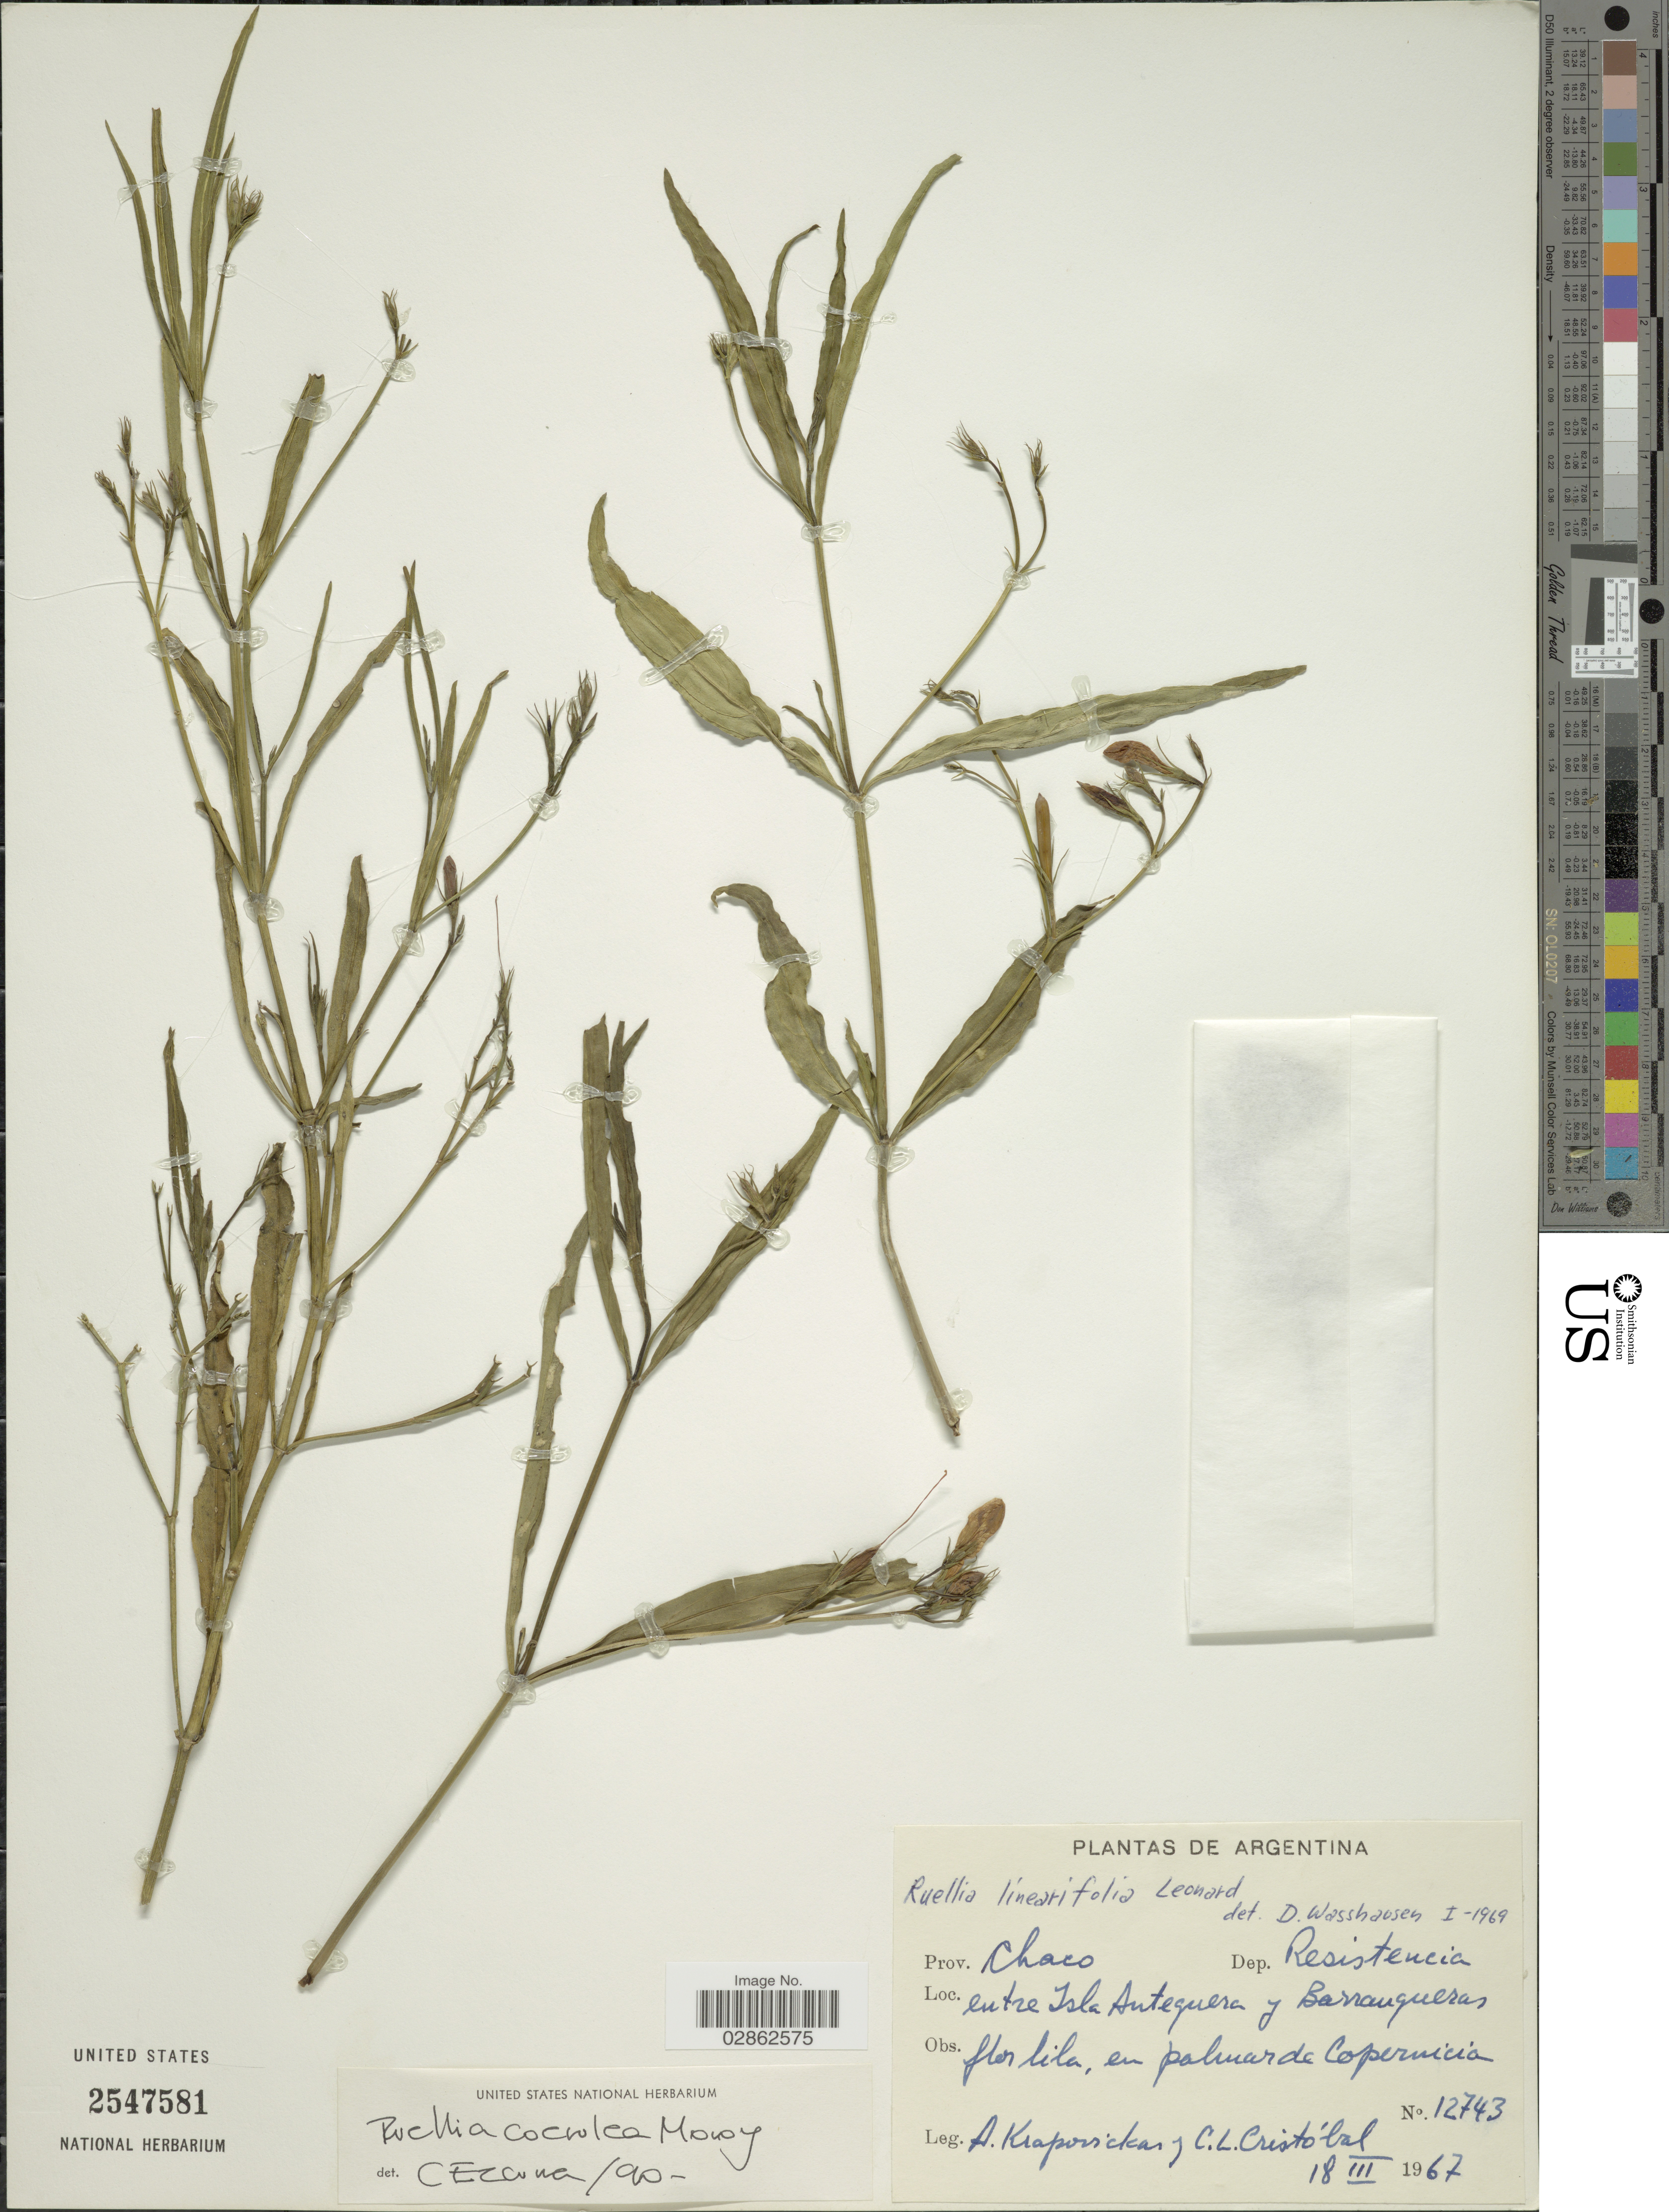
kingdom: Plantae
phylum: Tracheophyta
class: Magnoliopsida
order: Lamiales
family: Acanthaceae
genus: Ruellia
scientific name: Ruellia coerulea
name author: Morong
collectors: A. Krapovickas & C. L. Cristóbal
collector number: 12743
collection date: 1967-03-18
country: Argentina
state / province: Chaco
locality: Dep. Resistencia. Entre Isla Antequera y Barranqueras.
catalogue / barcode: US 2547581